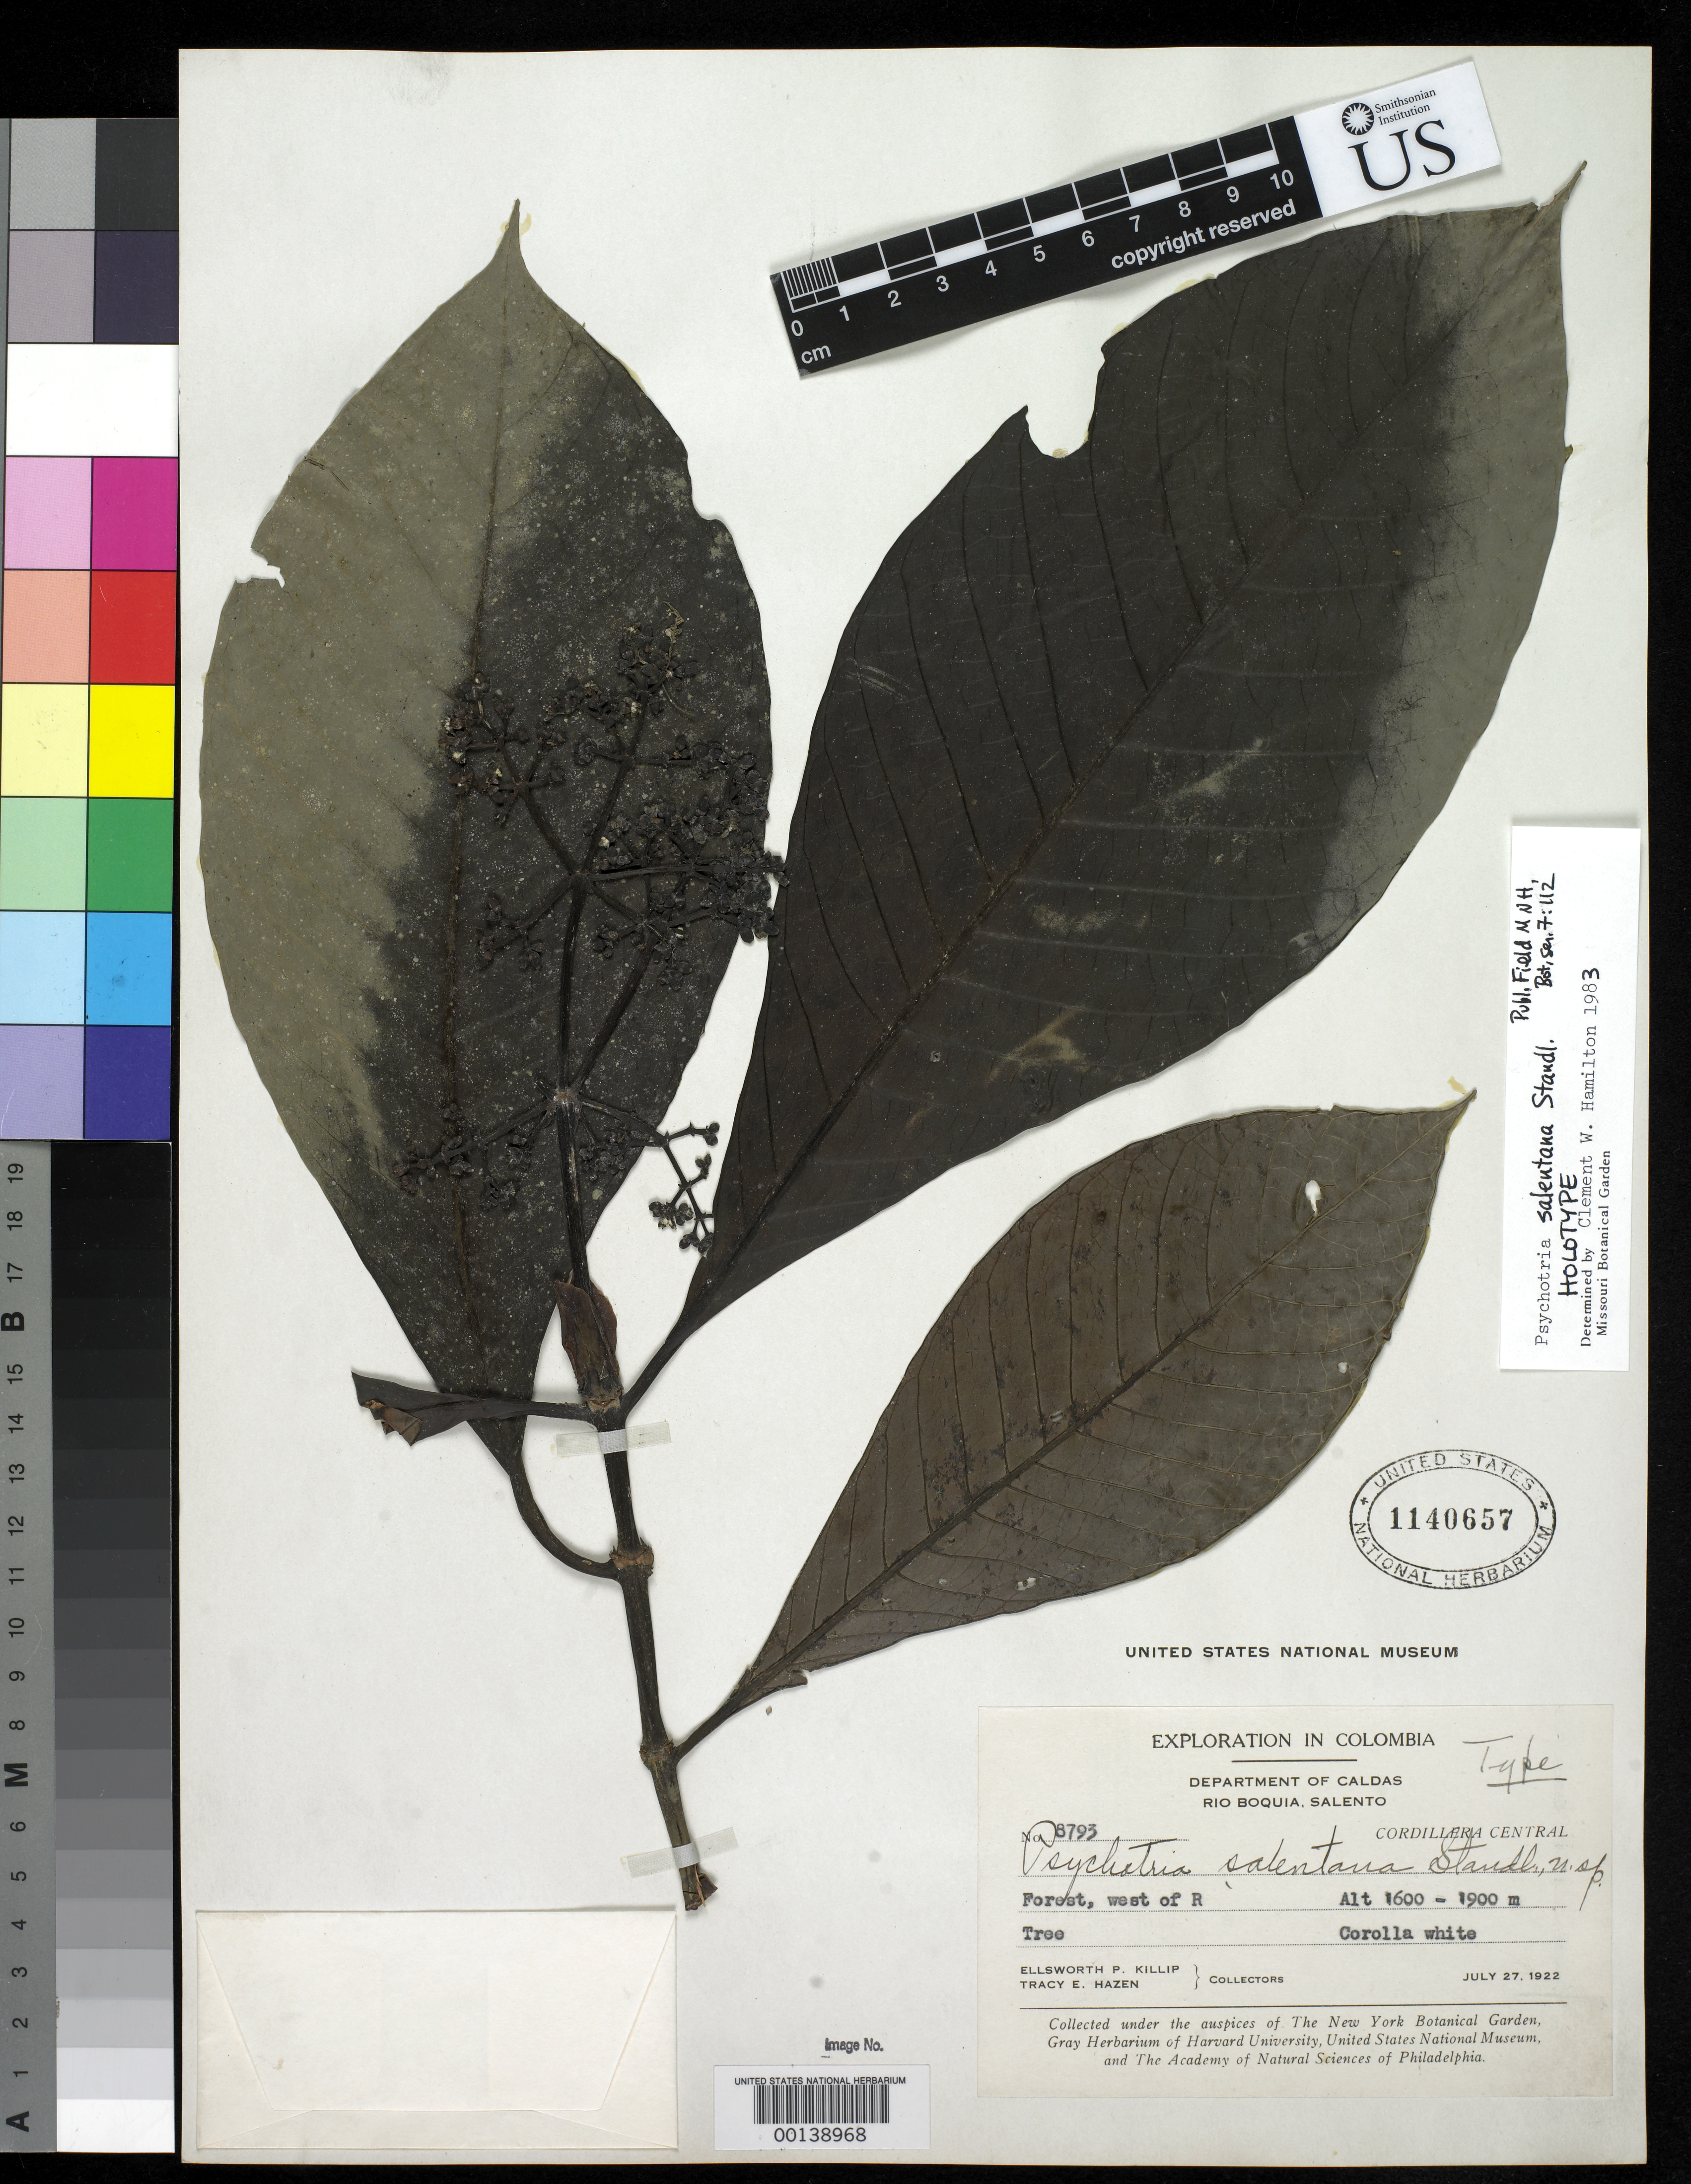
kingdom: Plantae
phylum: Tracheophyta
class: Magnoliopsida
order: Gentianales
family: Rubiaceae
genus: Psychotria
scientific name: Psychotria salentana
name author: Standl.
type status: Holotype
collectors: E. P. Killip & T. E. Hazen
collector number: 8793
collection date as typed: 27 Jul 1922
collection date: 1922-07-27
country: Colombia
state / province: Caldas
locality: Rio Boquia, W of Salento, Cordillera Occidental.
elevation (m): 1800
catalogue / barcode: US 1140657